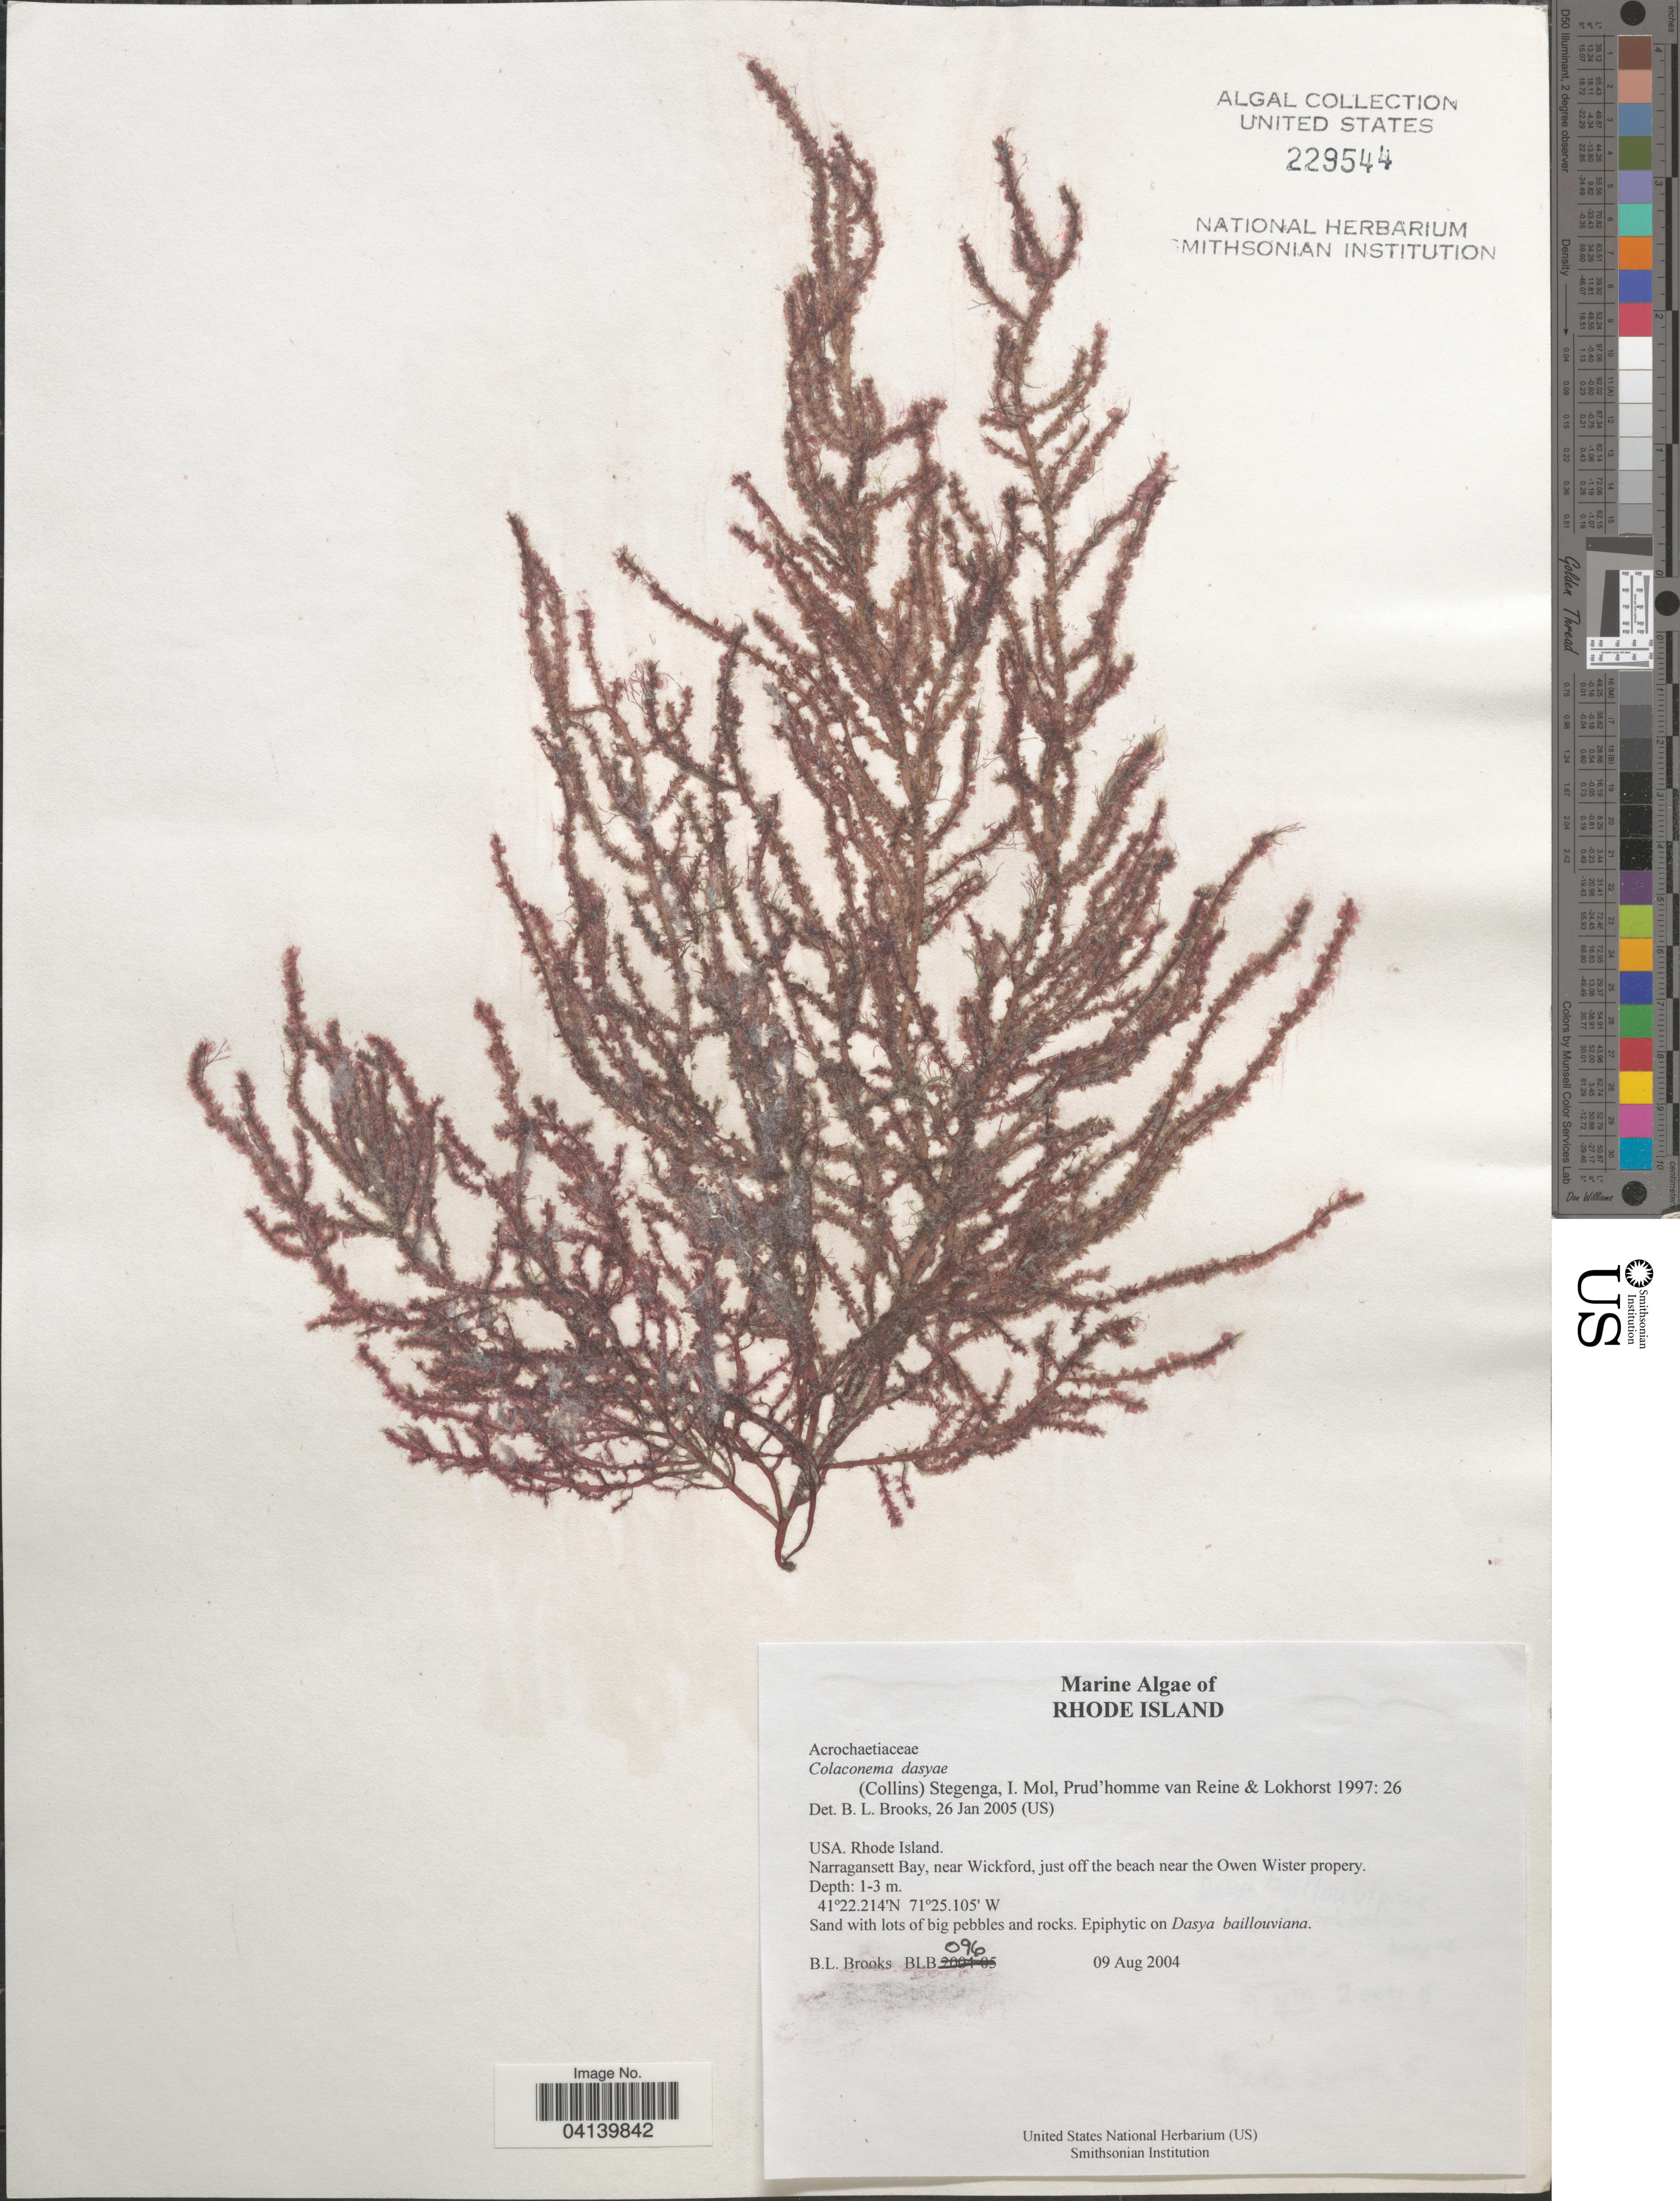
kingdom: Plantae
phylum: Rhodophyta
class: Florideophyceae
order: Colaconematales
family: Colaconemataceae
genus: Colaconema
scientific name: Colaconema dasyae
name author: (Collins) H. Stegenga et al.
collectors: B. Brooks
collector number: BLB 096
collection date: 2004-08-09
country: United States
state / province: Rhode Island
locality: Narragansett Bay, near Wickford, just off the beach near the Owen Wister propery.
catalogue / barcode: US 229544